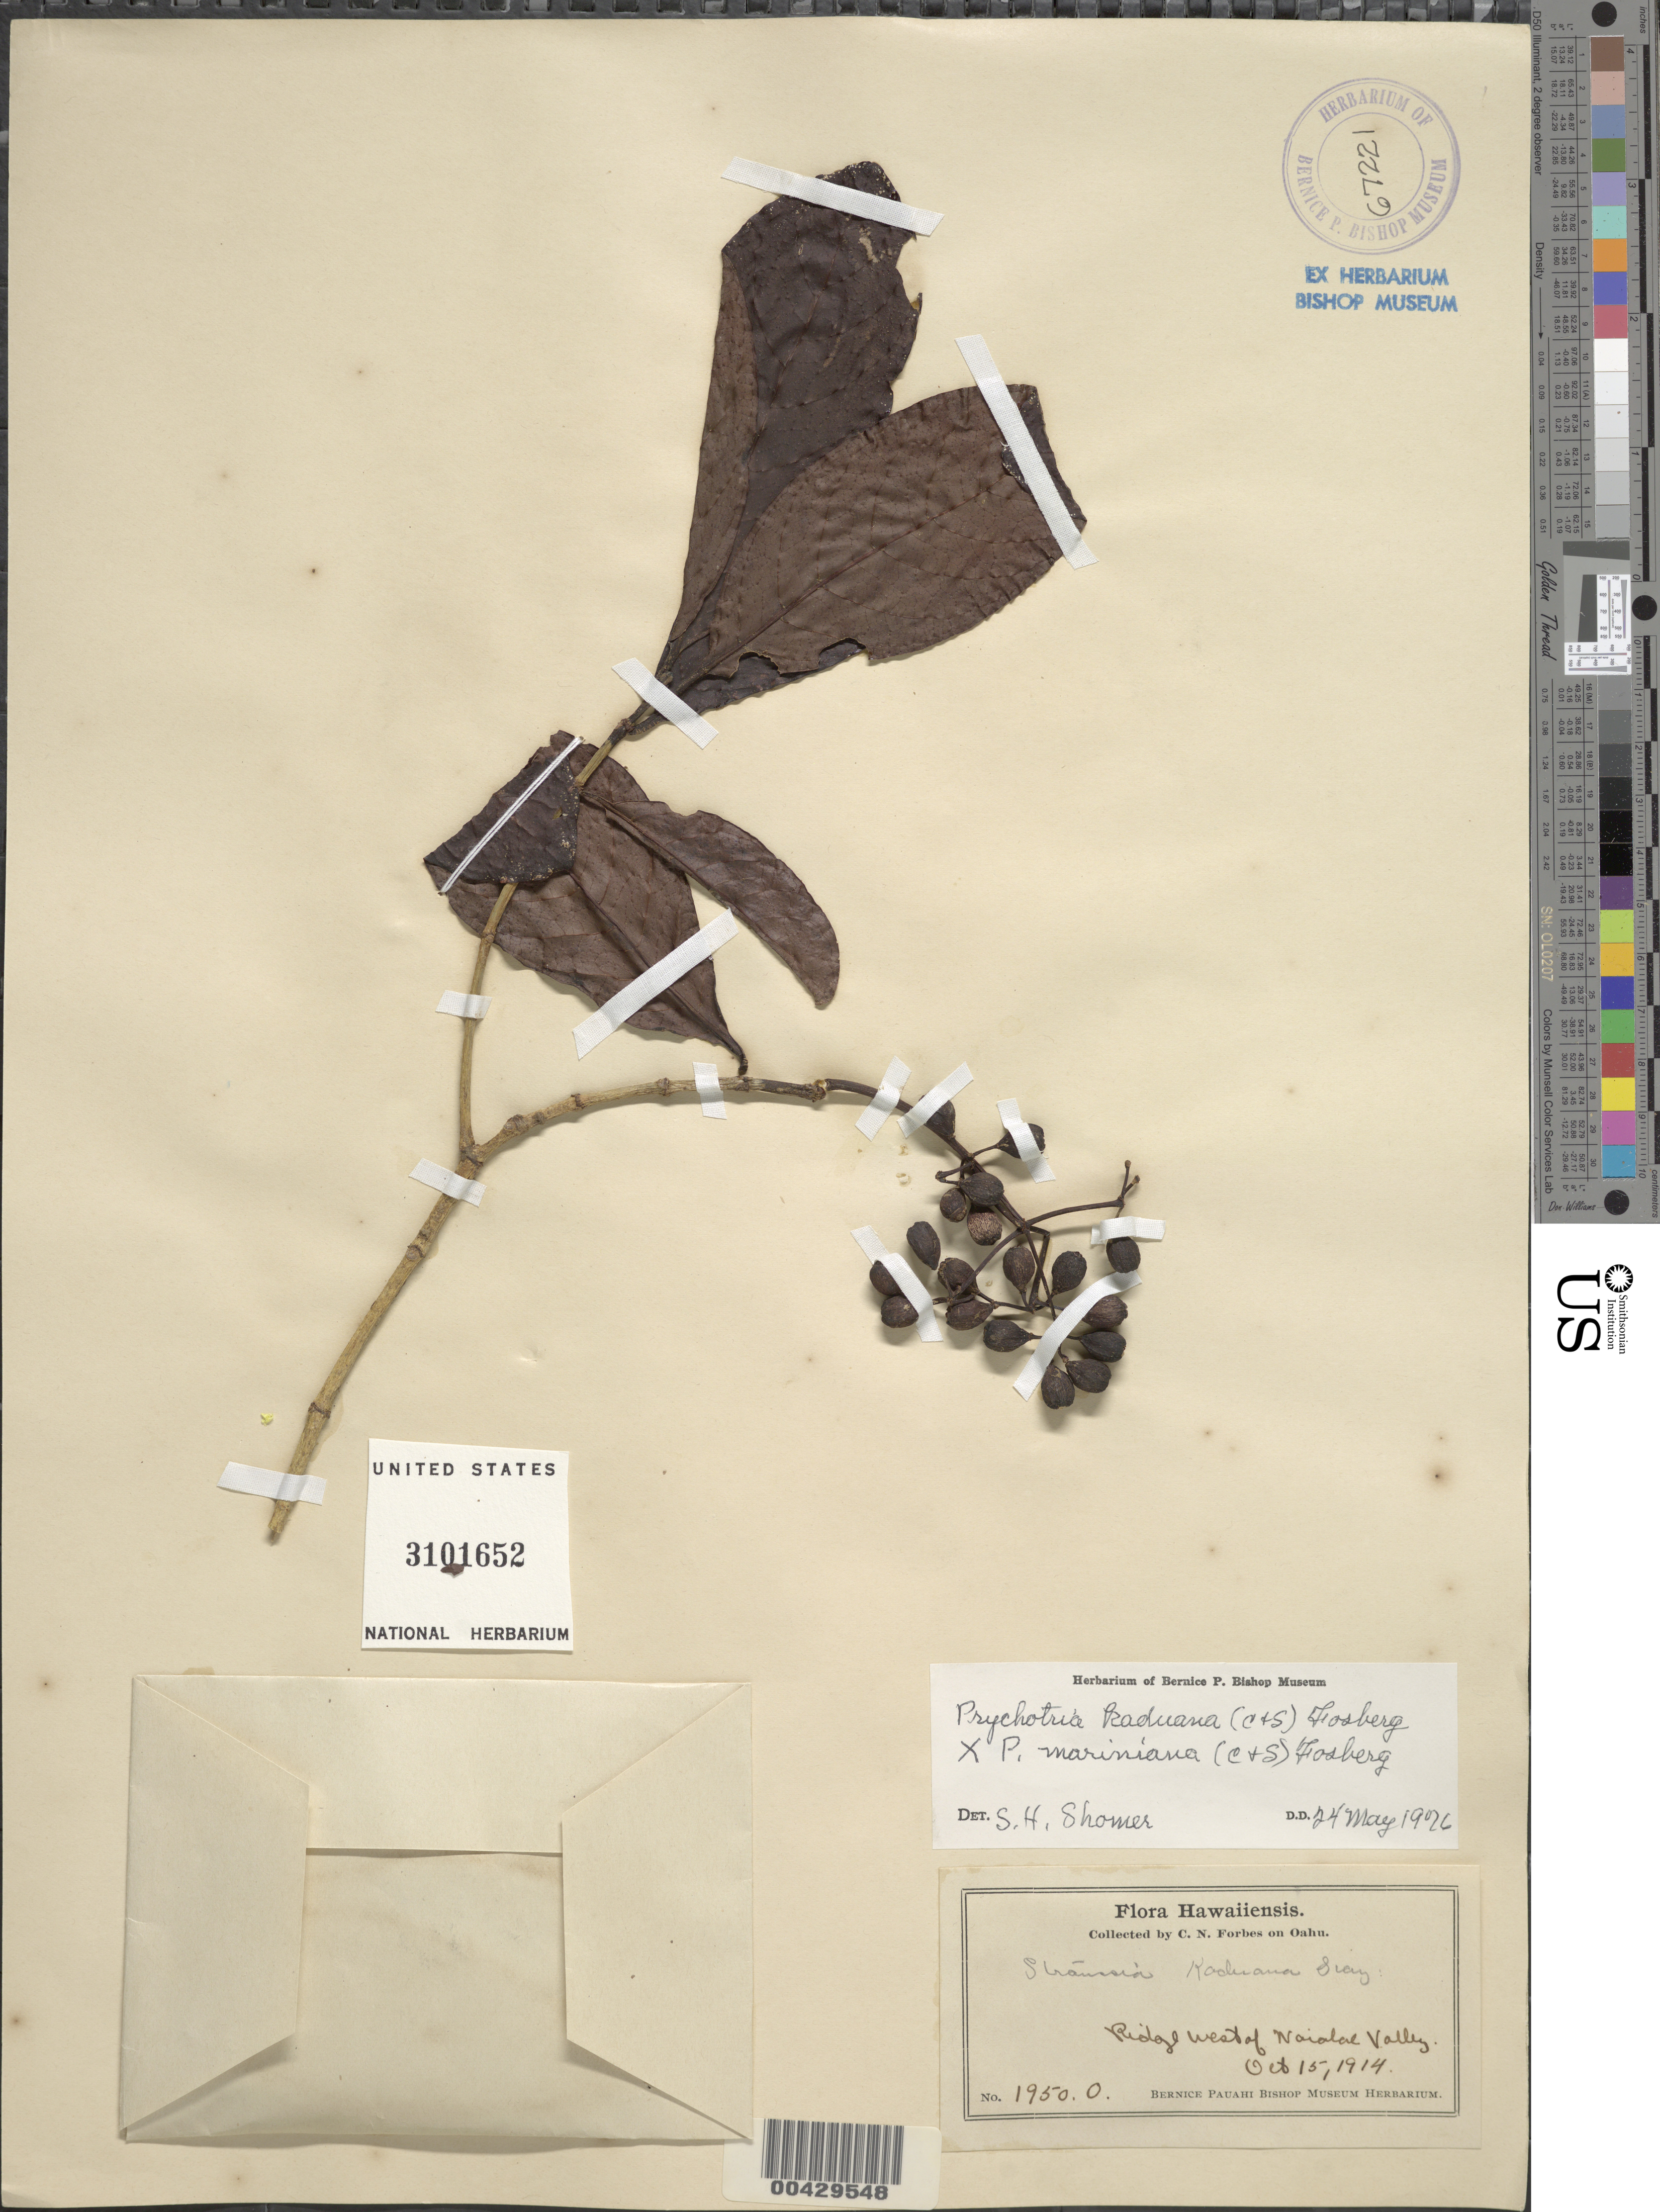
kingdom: Plantae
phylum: Tracheophyta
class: Magnoliopsida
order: Gentianales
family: Rubiaceae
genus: Psychotria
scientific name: Psychotria kaduana x P. mariniana (Cham. & Schltdl.) Fosberg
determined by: Sohmer, S. H.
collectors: C. N. Forbes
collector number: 1950.O.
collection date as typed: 15 Oct 1914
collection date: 1914-10-15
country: United States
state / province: Hawaii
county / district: Honolulu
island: Oahu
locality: Ridge west of Waialae Valley.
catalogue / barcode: US 3101652